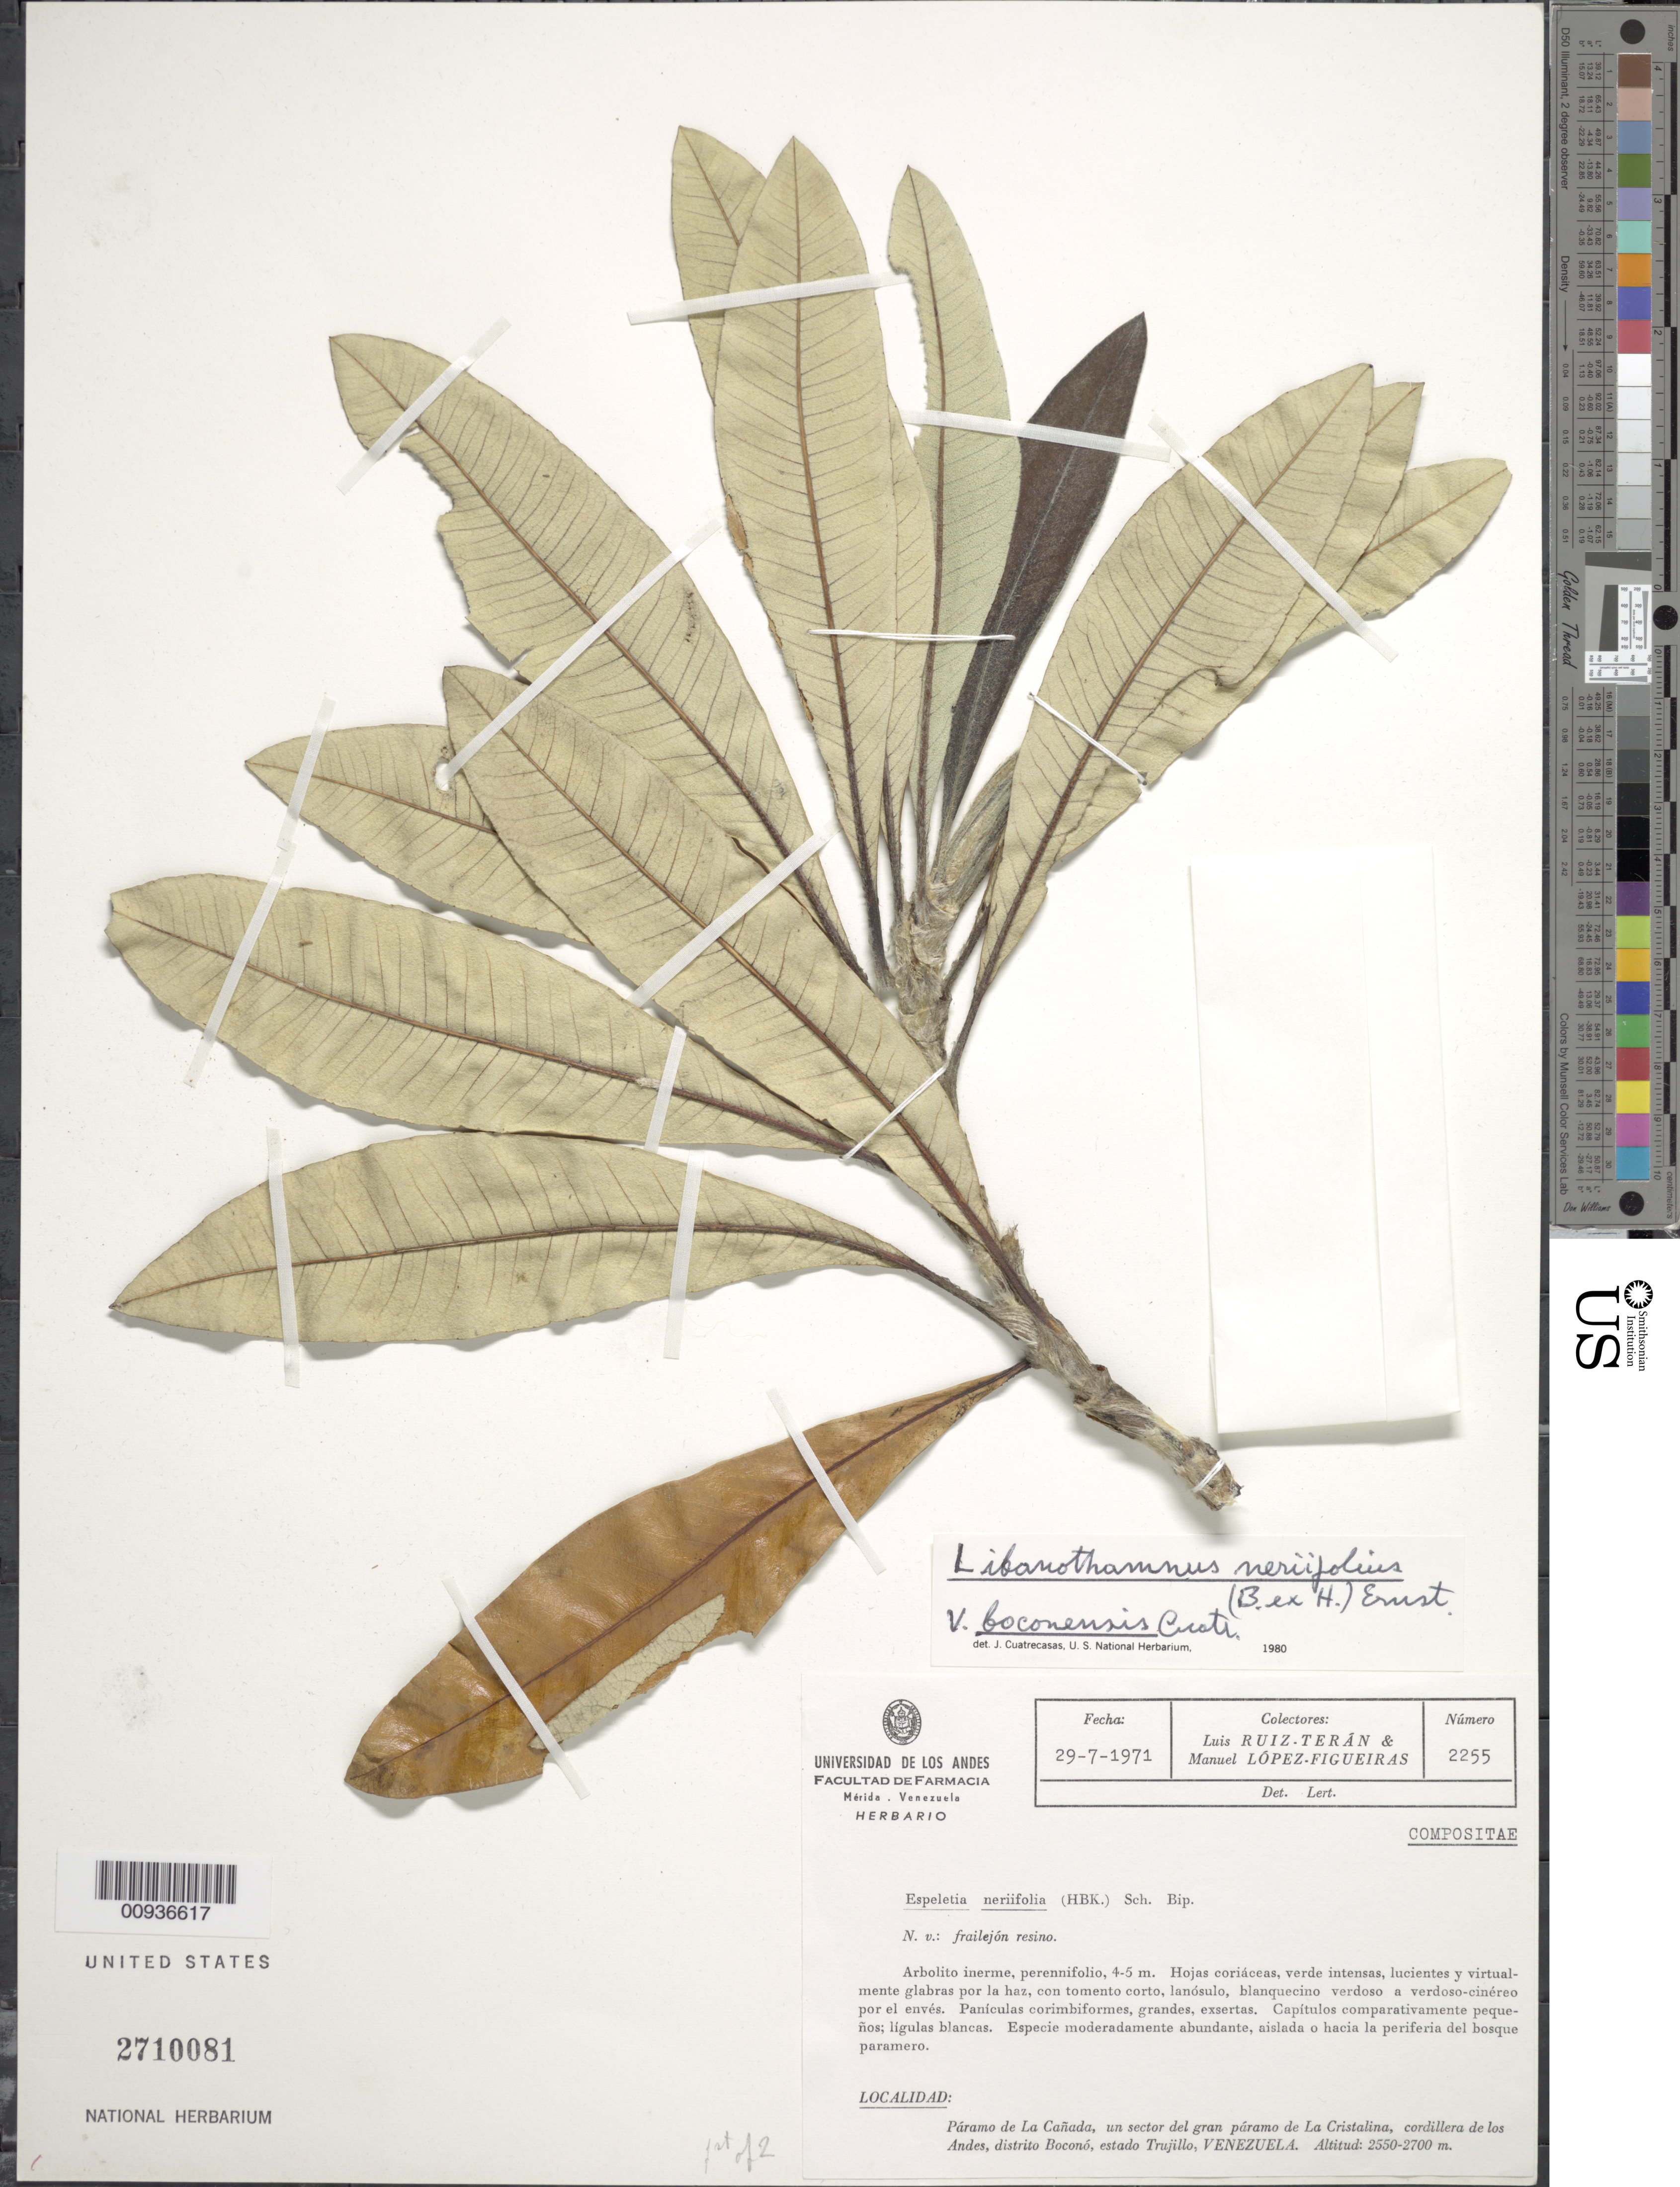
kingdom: Plantae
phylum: Tracheophyta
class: Magnoliopsida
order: Asterales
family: Asteraceae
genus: Libanothamnus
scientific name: Libanothamnus neriifolius var. boconensis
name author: Cuatrec.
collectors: L. E. Ruíz-Terán & M. López Figueiras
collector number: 2255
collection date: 1971-07-29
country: Venezuela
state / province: Trujillo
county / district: Boconó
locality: Páramo de La Cañada. Un sectro del gran páramo de L a Cristalina, cordillera de los Andes.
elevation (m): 2550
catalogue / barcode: US 2710081